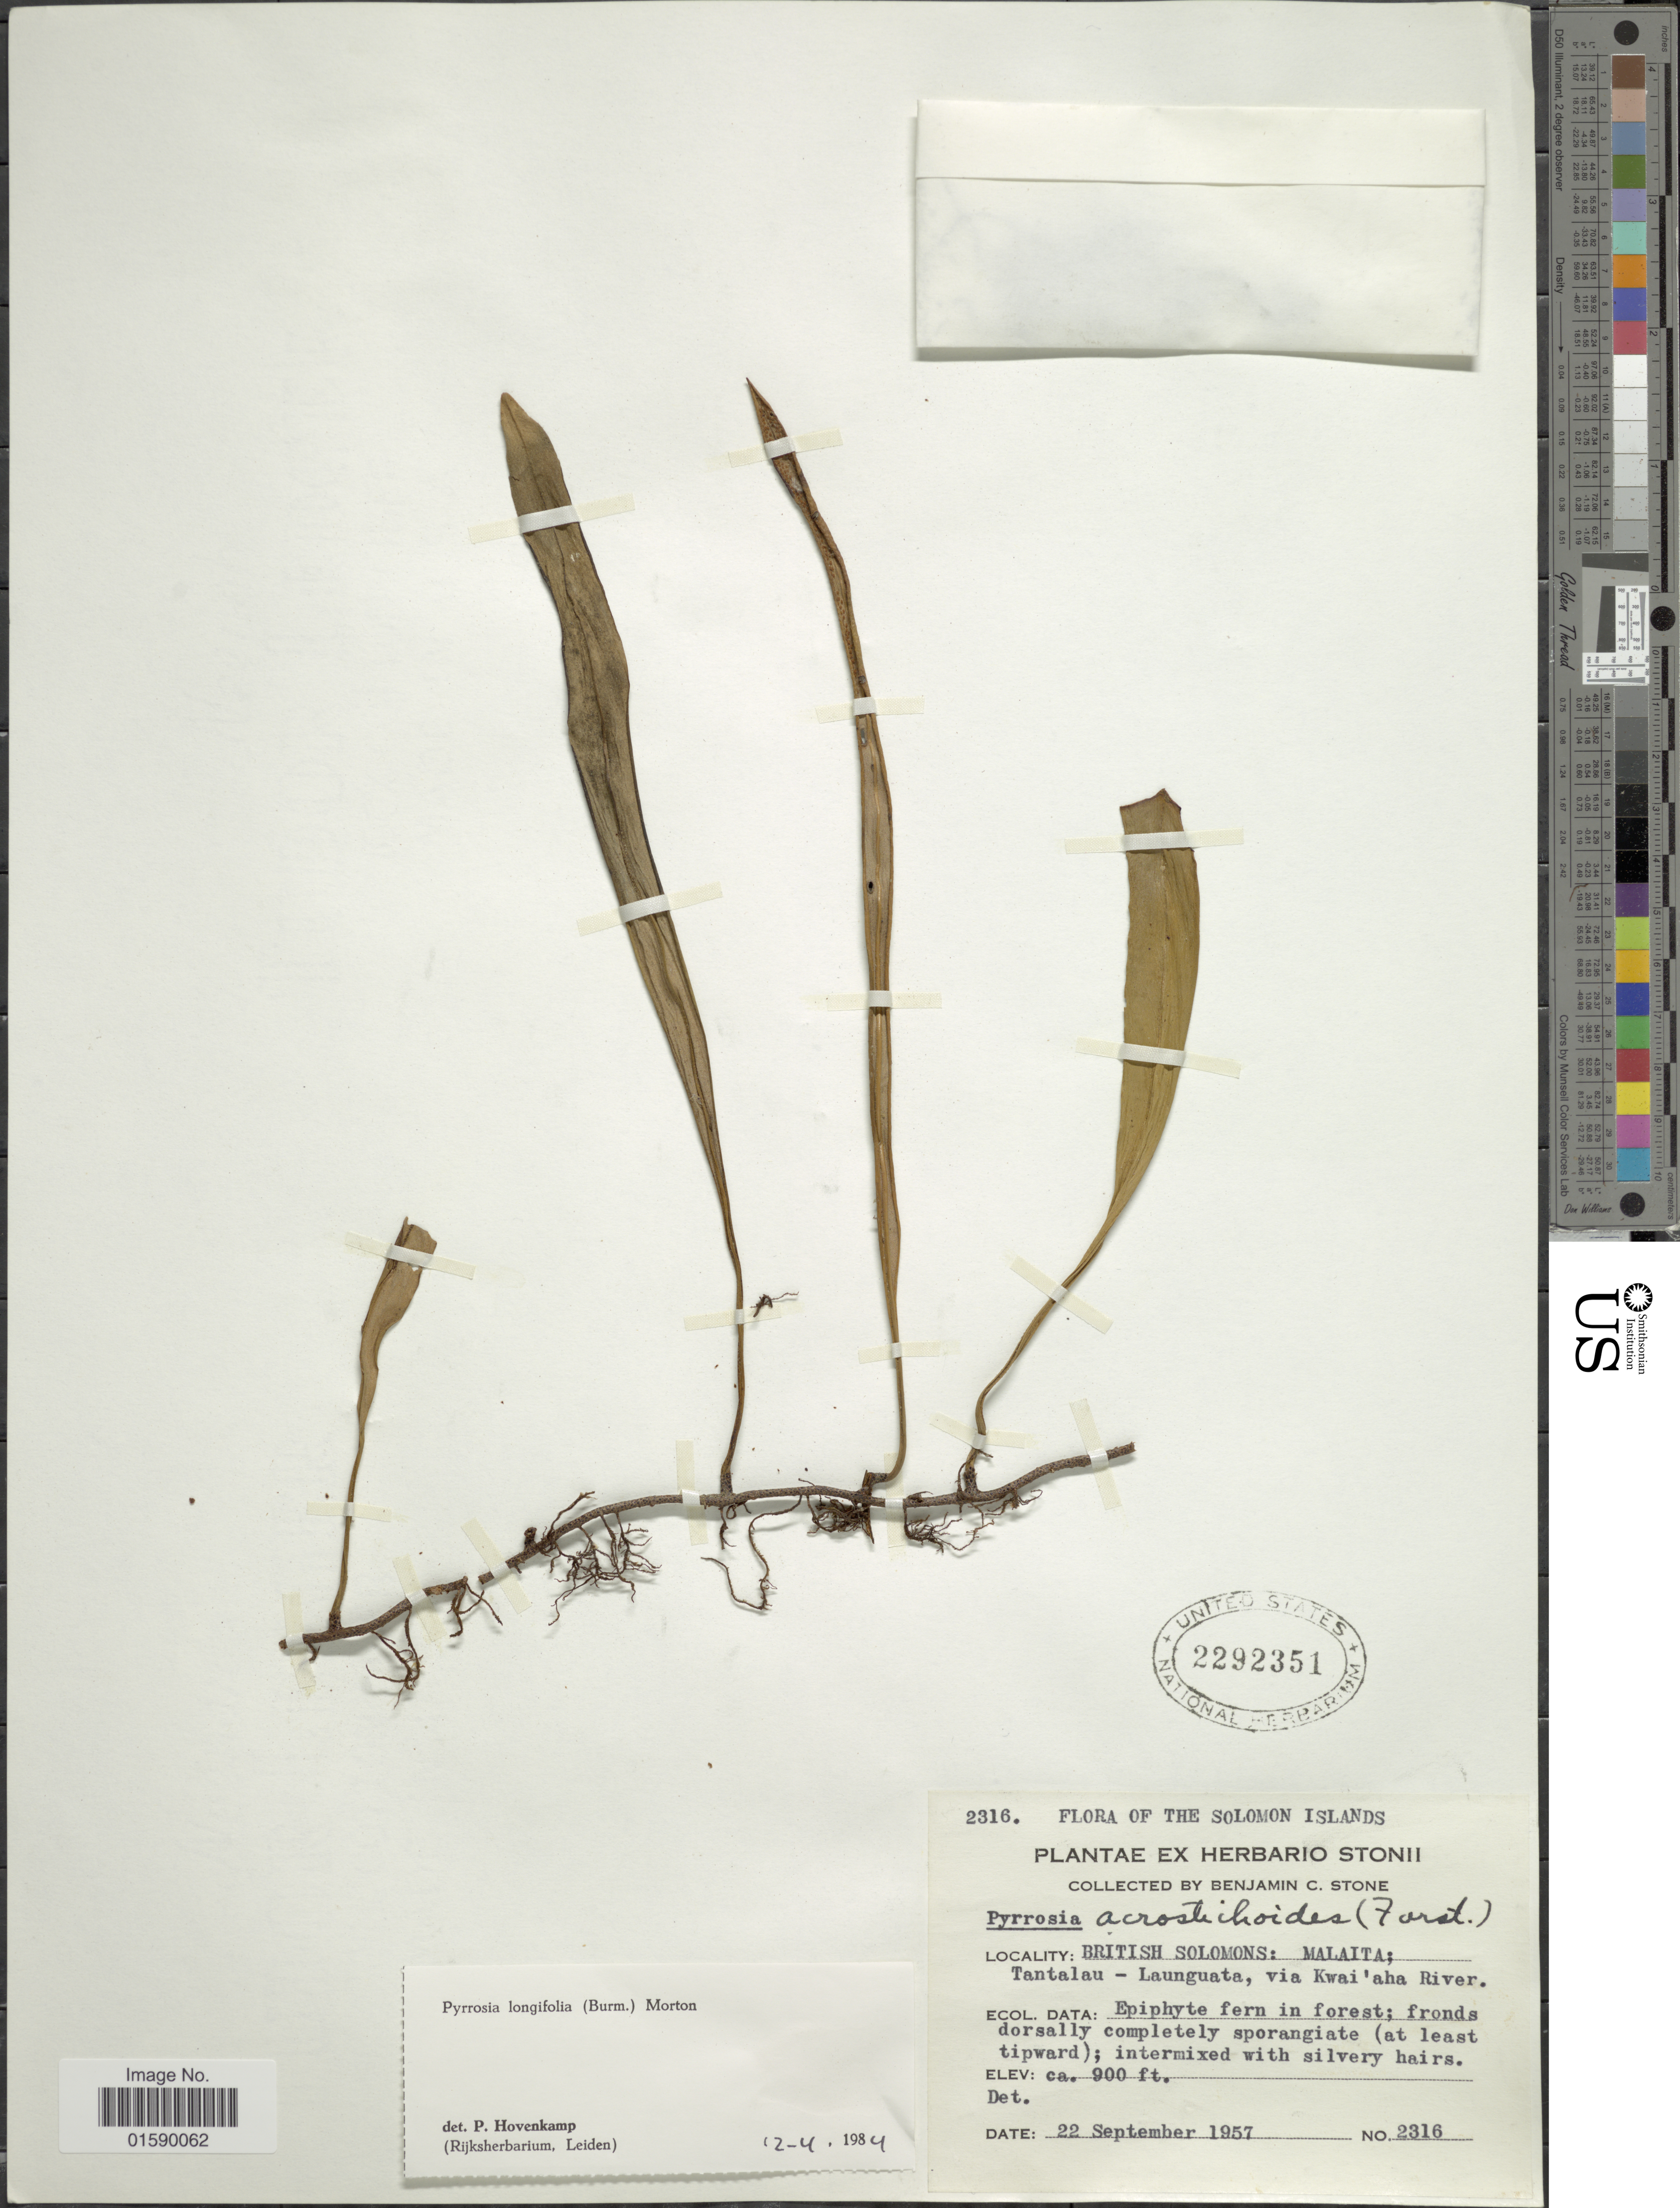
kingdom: Plantae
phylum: Tracheophyta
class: Polypodiopsida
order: Polypodiales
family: Polypodiaceae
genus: Pyrrosia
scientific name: Pyrrosia longifolia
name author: (Burm. f.) C.V. Morton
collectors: B. C. Stone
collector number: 2316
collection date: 1957-09-22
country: Solomon Islands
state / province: Solomon Islands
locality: Solomon Islands. British Solomons: Malaita Tantalau - Launguata, via Kwai'aha River.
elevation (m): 274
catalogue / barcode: US 2292351